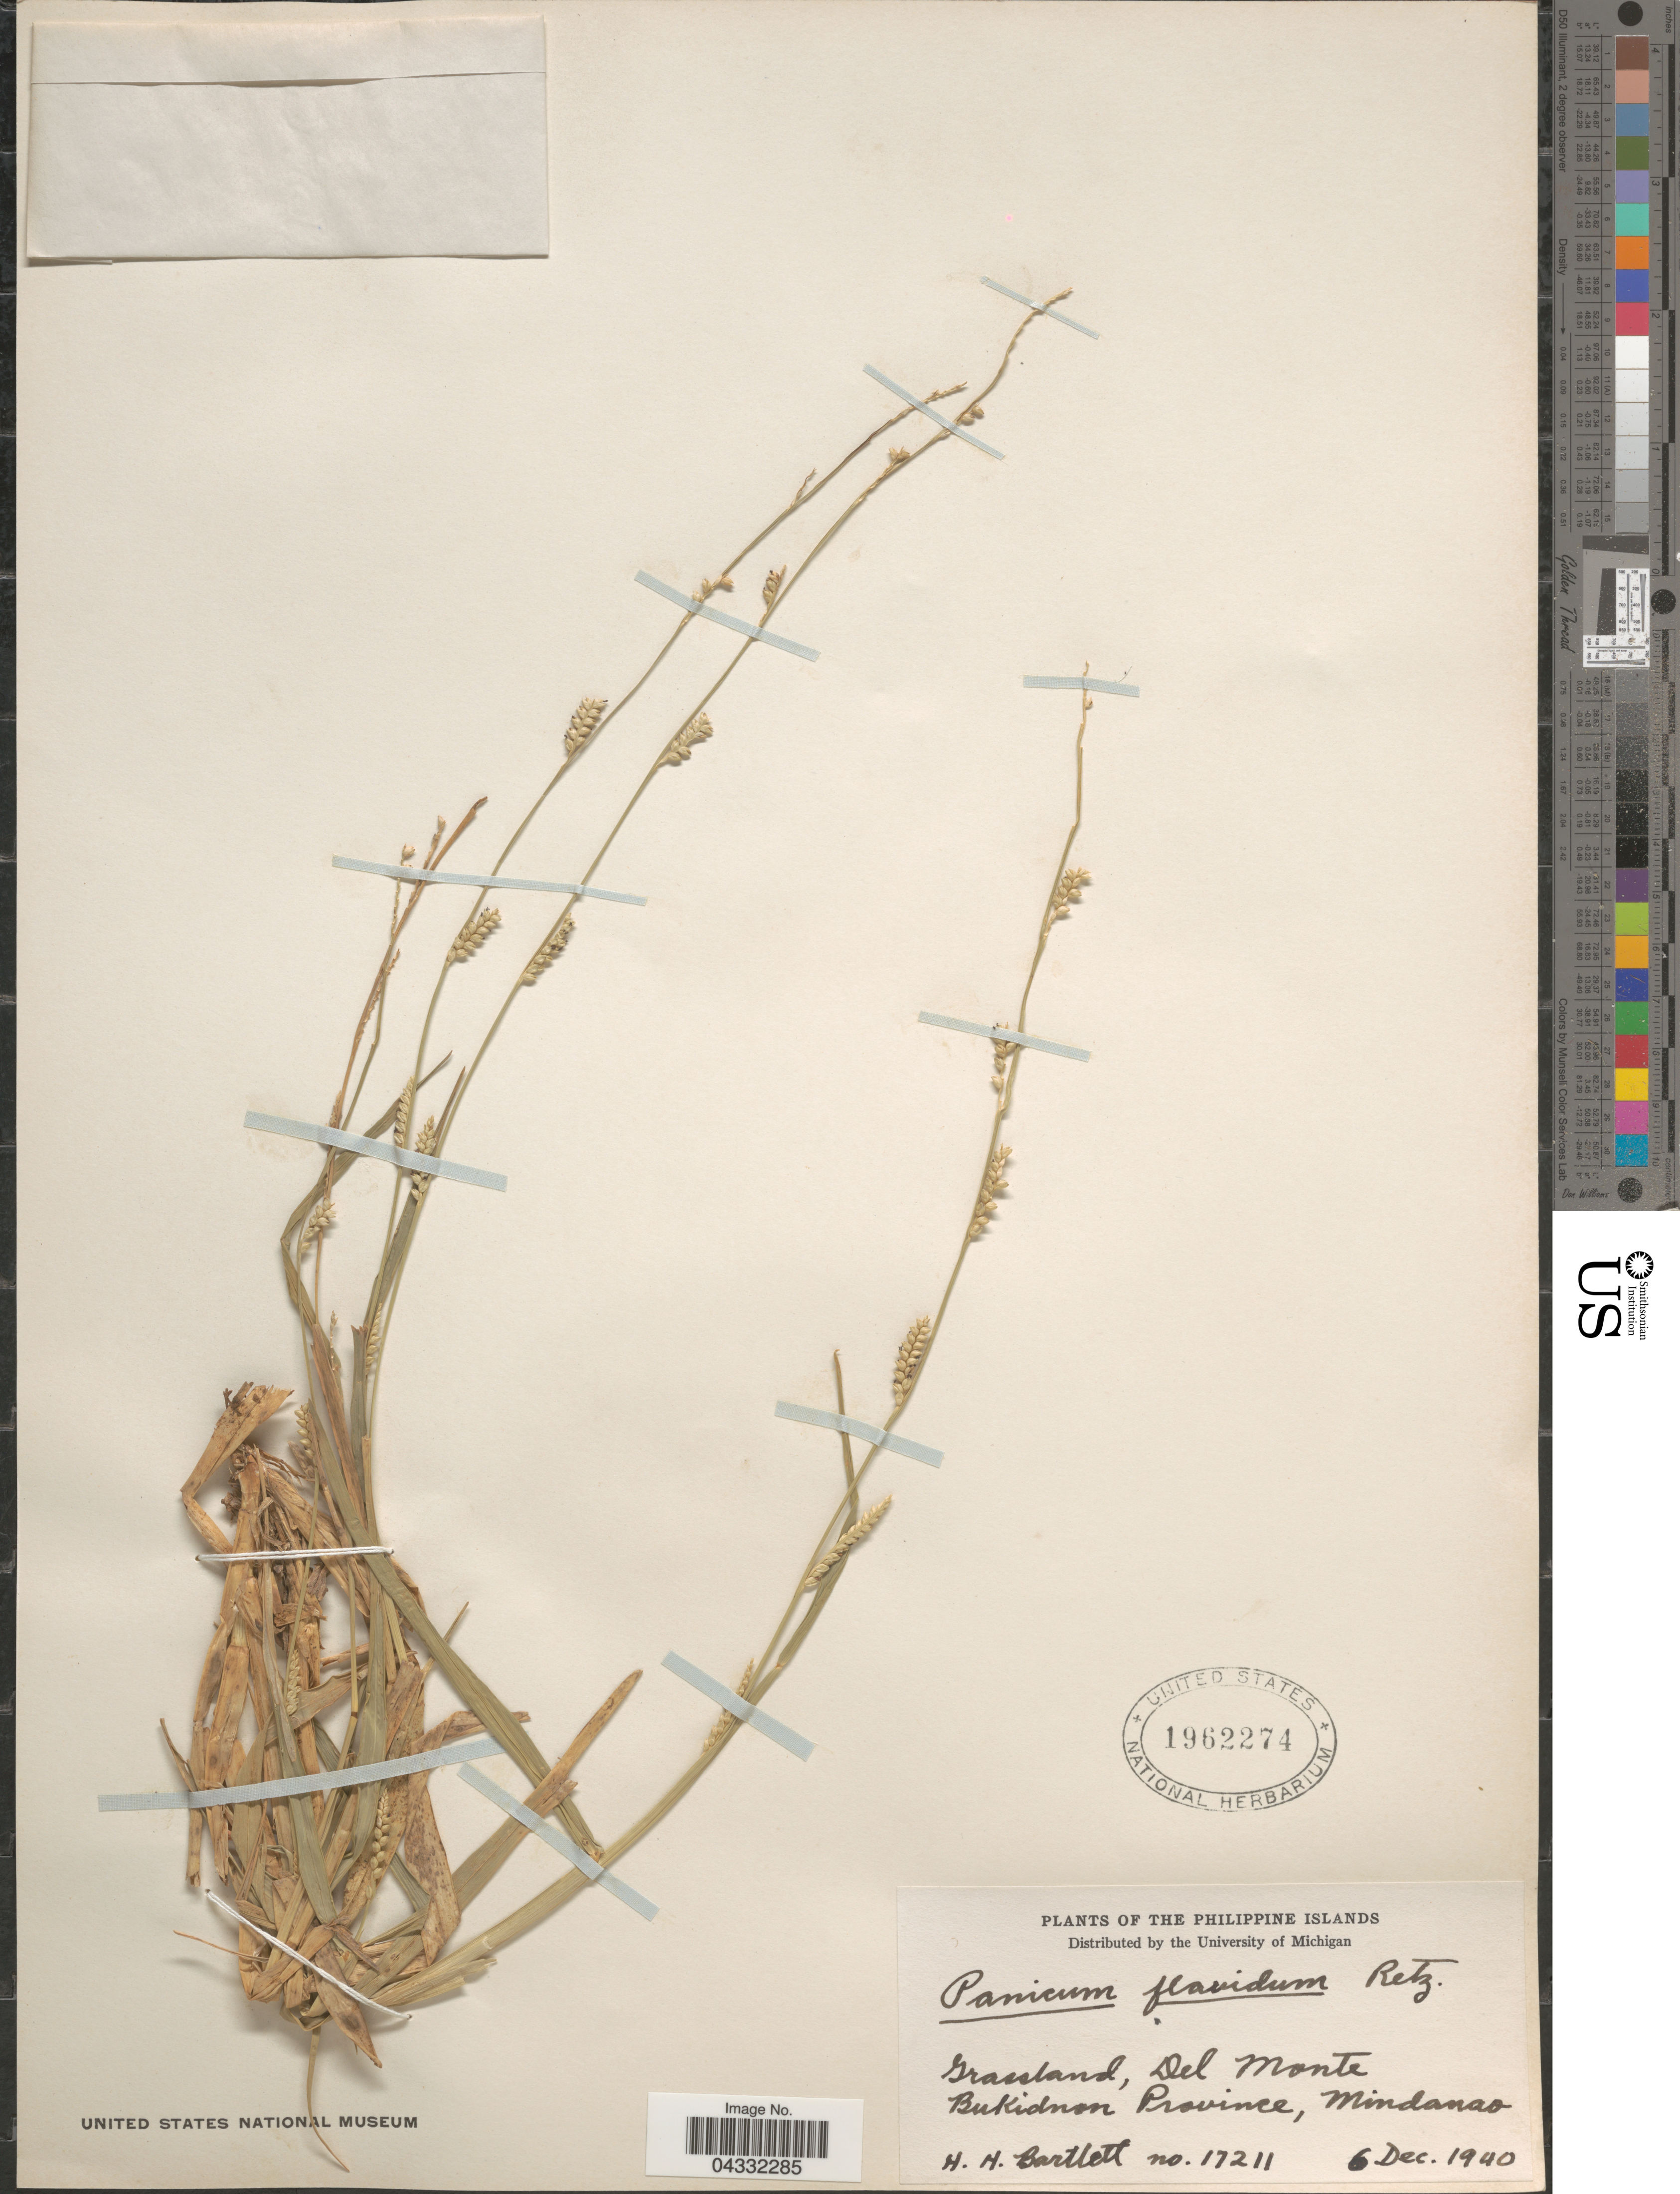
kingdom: Plantae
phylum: Tracheophyta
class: Liliopsida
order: Poales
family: Poaceae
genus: Setaria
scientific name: Setaria flavida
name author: (Retz.) Veldkamp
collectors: H. H. Bartlett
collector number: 17211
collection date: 1940-12-06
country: Philippines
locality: The Philippine Islands. Grassland, Del Monte. BuKidnon Province, Mindanao.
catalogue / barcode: US 1962274